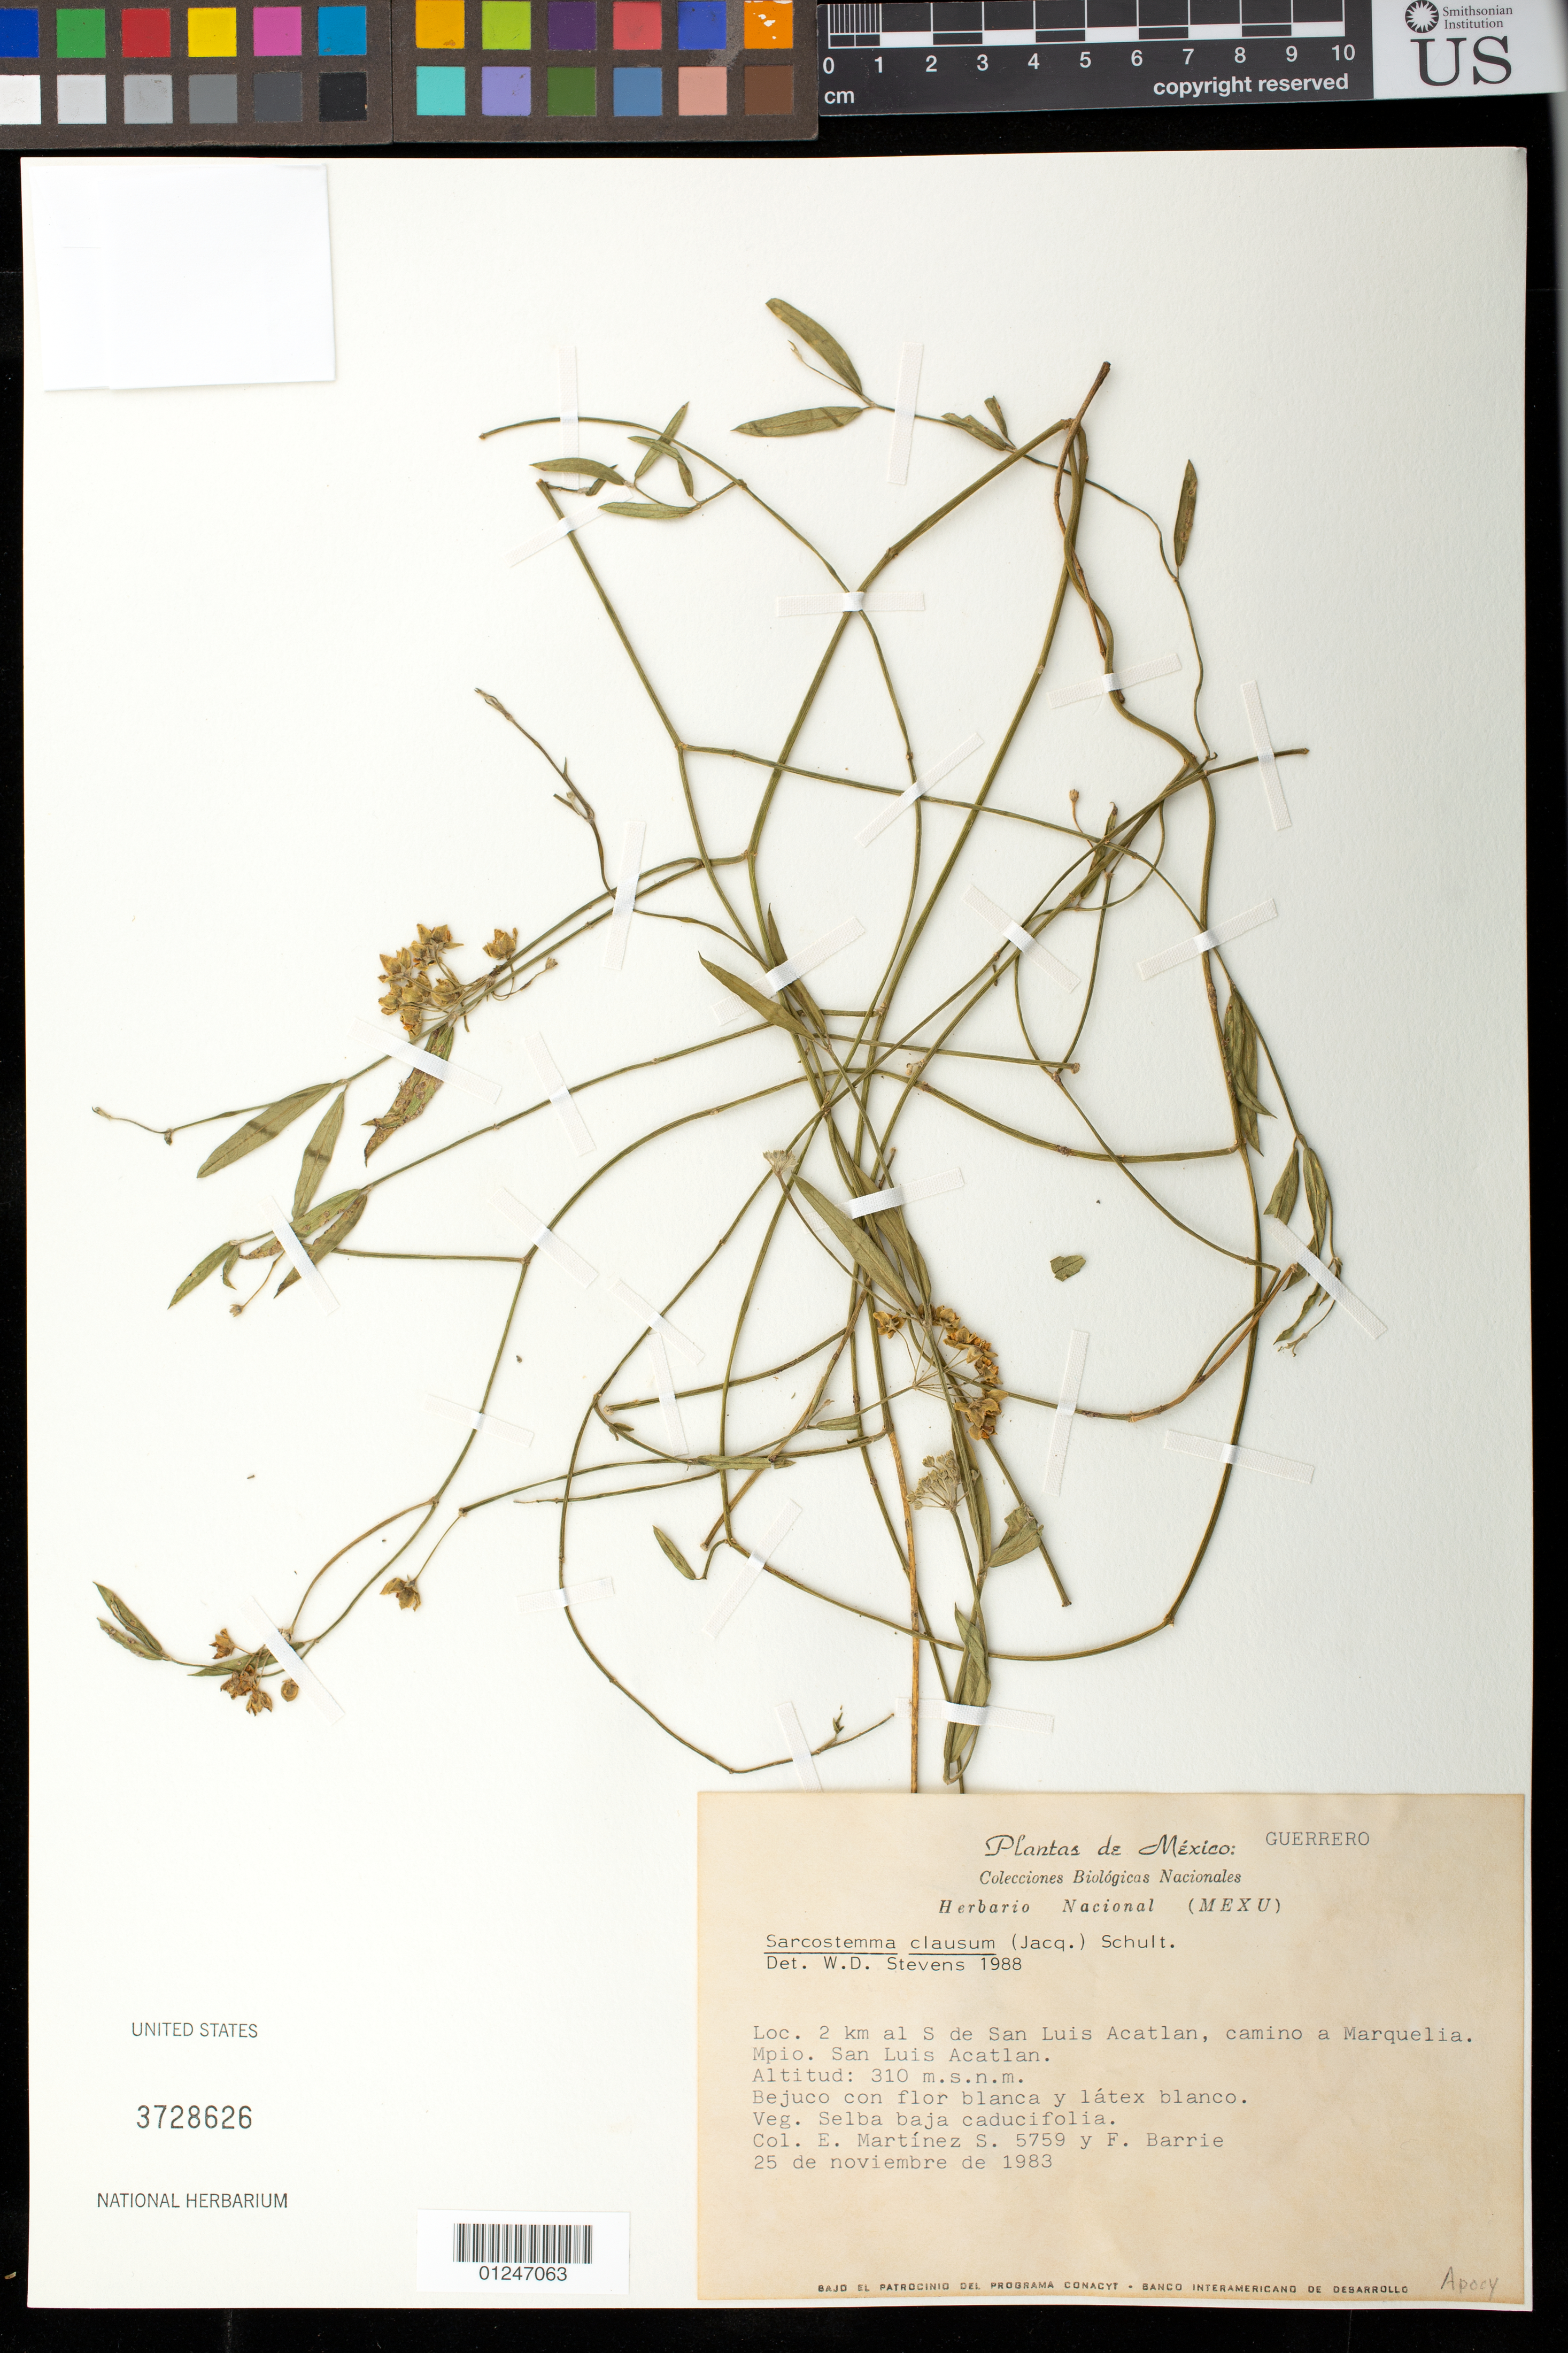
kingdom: Plantae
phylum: Tracheophyta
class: Magnoliopsida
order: Gentianales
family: Apocynaceae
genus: Sarcostemma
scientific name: Sarcostemma clausum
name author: (Jacq.) Schult.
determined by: Stevens, W. Douglas, Missouri Botanical Garden (MO)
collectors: E. Martínez & F. R. Barrie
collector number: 5759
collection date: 1983-11-25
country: Mexico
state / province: Guerrero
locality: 2 km al S de San Luis Acatlan, camino a Marquelia. Mpio. San Luis Acatlan.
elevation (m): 310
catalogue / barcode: US 3728626